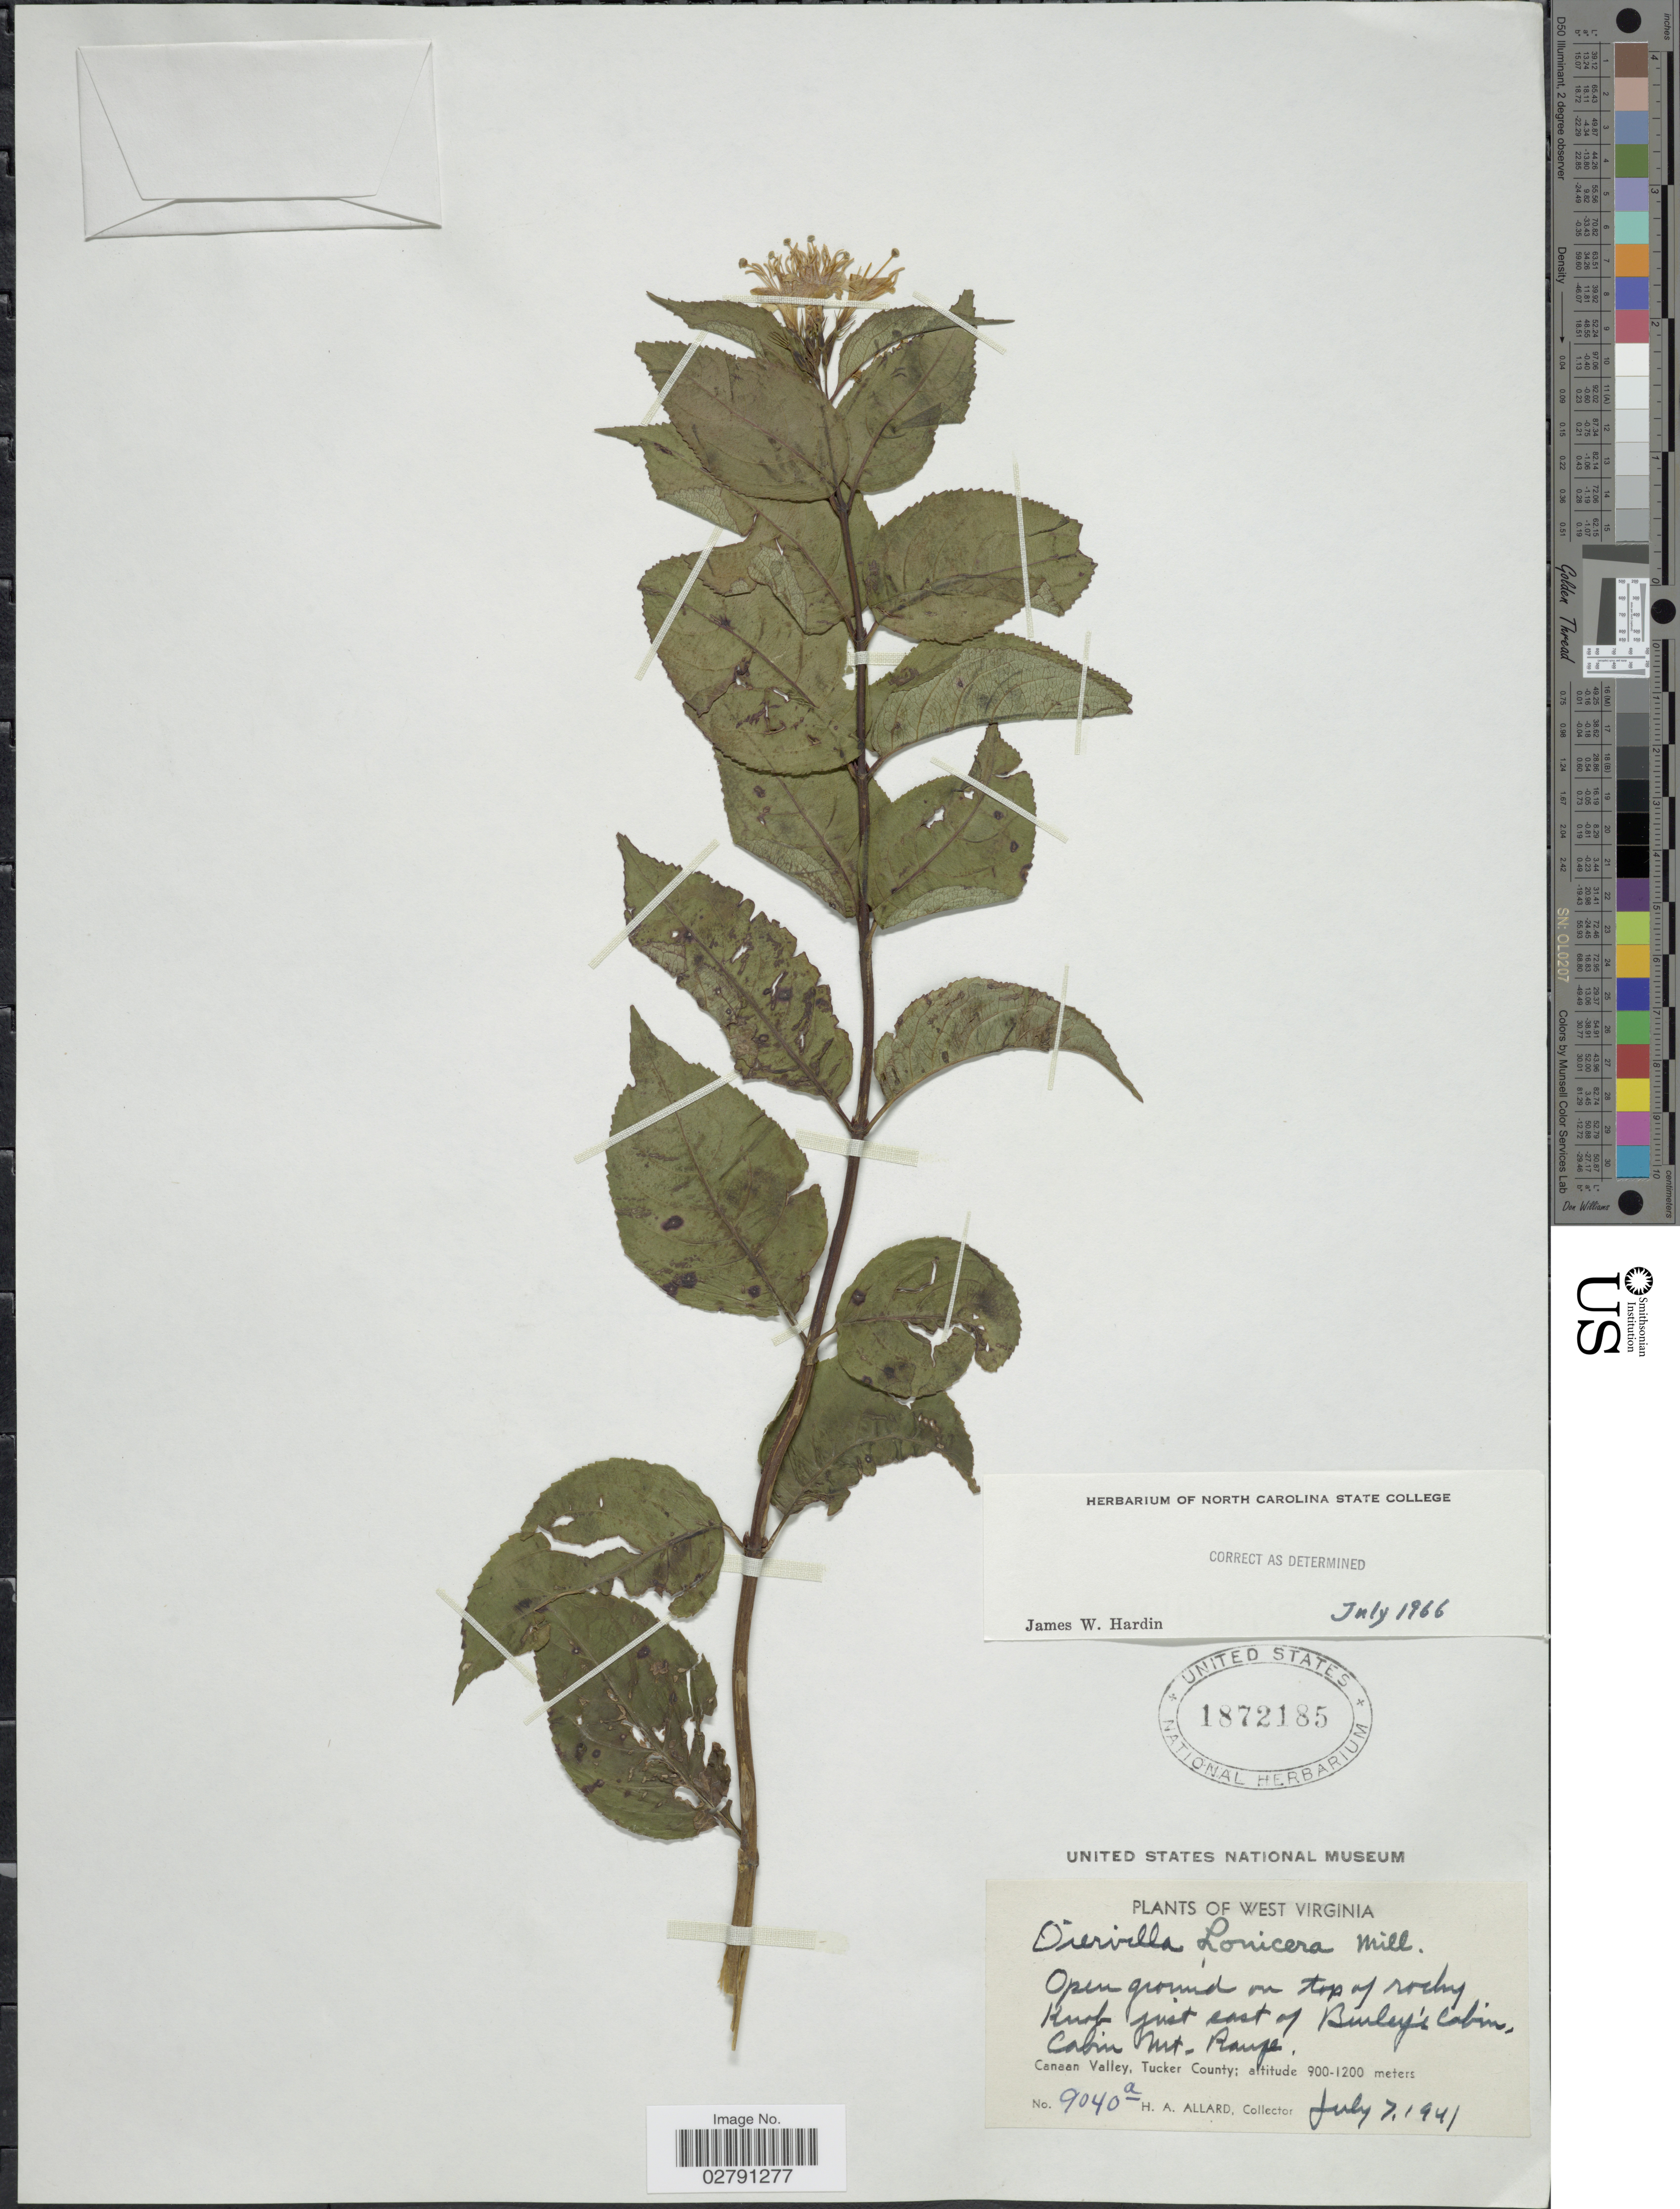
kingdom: Plantae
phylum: Tracheophyta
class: Magnoliopsida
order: Dipsacales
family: Caprifoliaceae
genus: Diervilla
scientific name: Diervilla lonicera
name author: Mill.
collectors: H. A. Allard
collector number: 9040a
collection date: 1941-07-07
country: United States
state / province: West Virginia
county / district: Tucker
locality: Open ground on top of rocky kurb just east of Bailey's cabin, cabin Mt. Range. Canaan Valley, Tucker County.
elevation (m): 900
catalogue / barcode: US 1872185